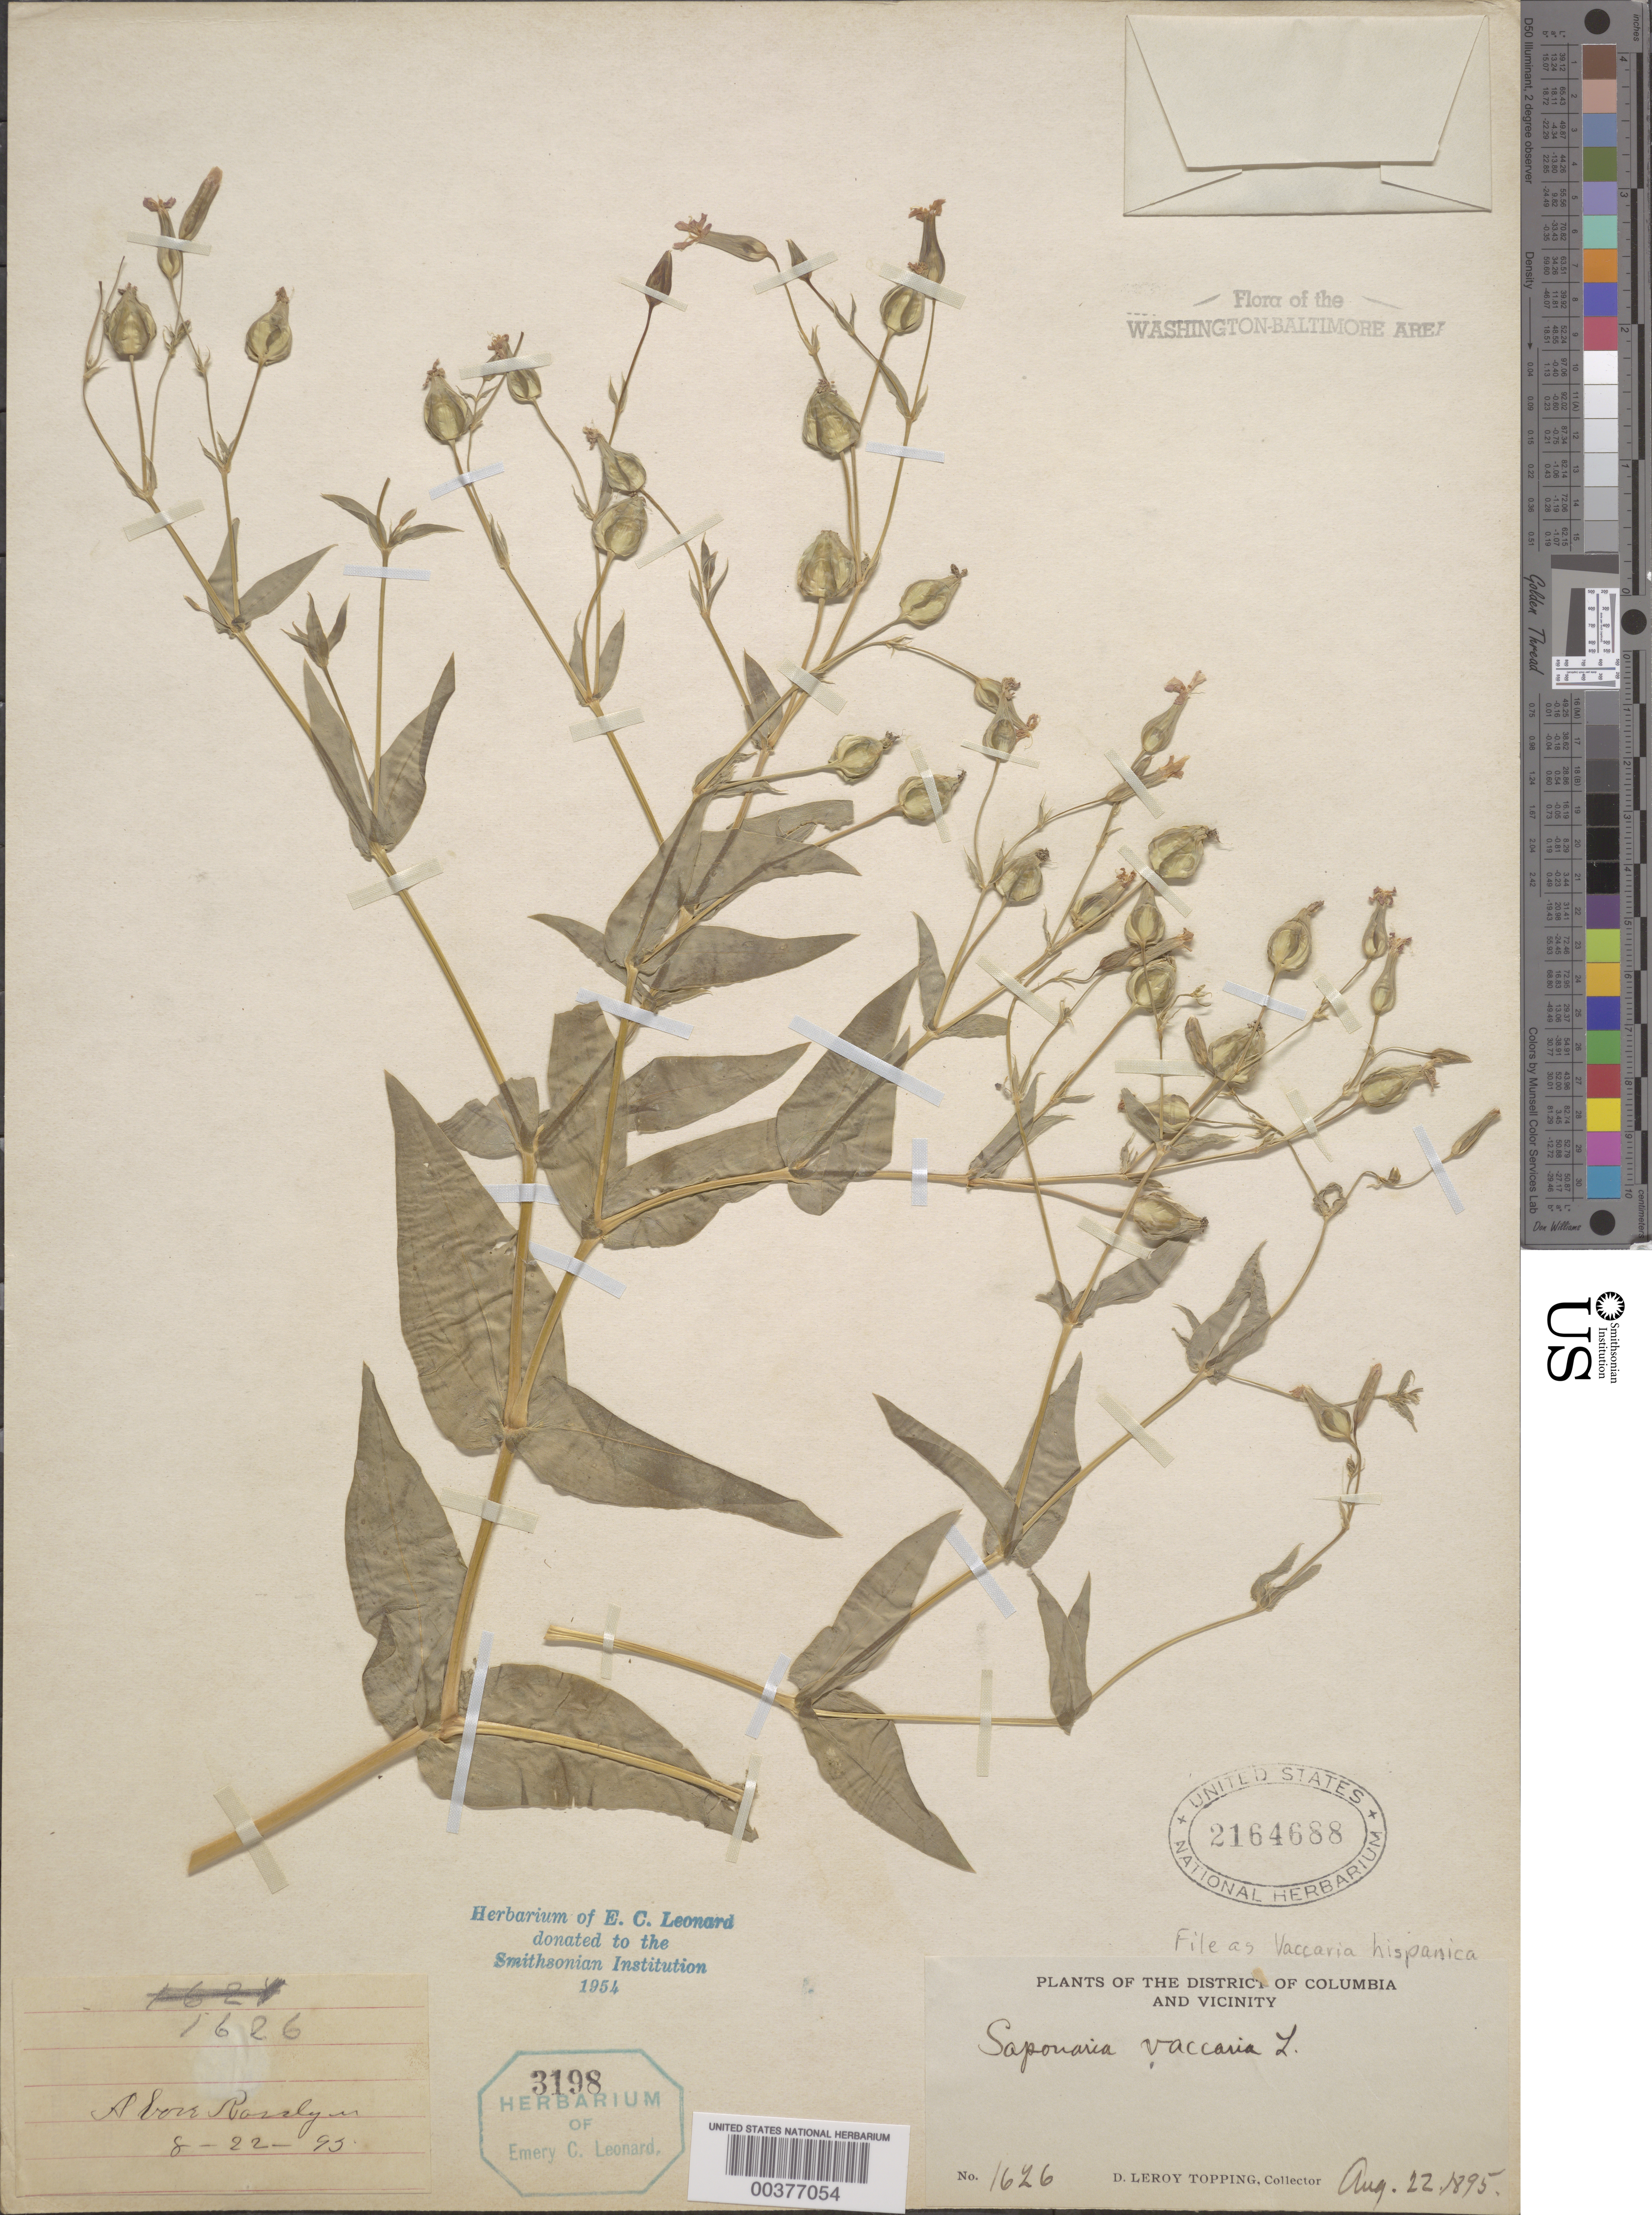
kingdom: Plantae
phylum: Tracheophyta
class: Magnoliopsida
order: Caryophyllales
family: Caryophyllaceae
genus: Vaccaria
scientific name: Vaccaria hispanica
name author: (Mill.) Rauschert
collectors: D. L. Topping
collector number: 1626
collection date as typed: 22 Aug 1895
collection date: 1895-08-22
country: United States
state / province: Virginia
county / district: Arlington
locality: Above Rosslyn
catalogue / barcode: US 2164688